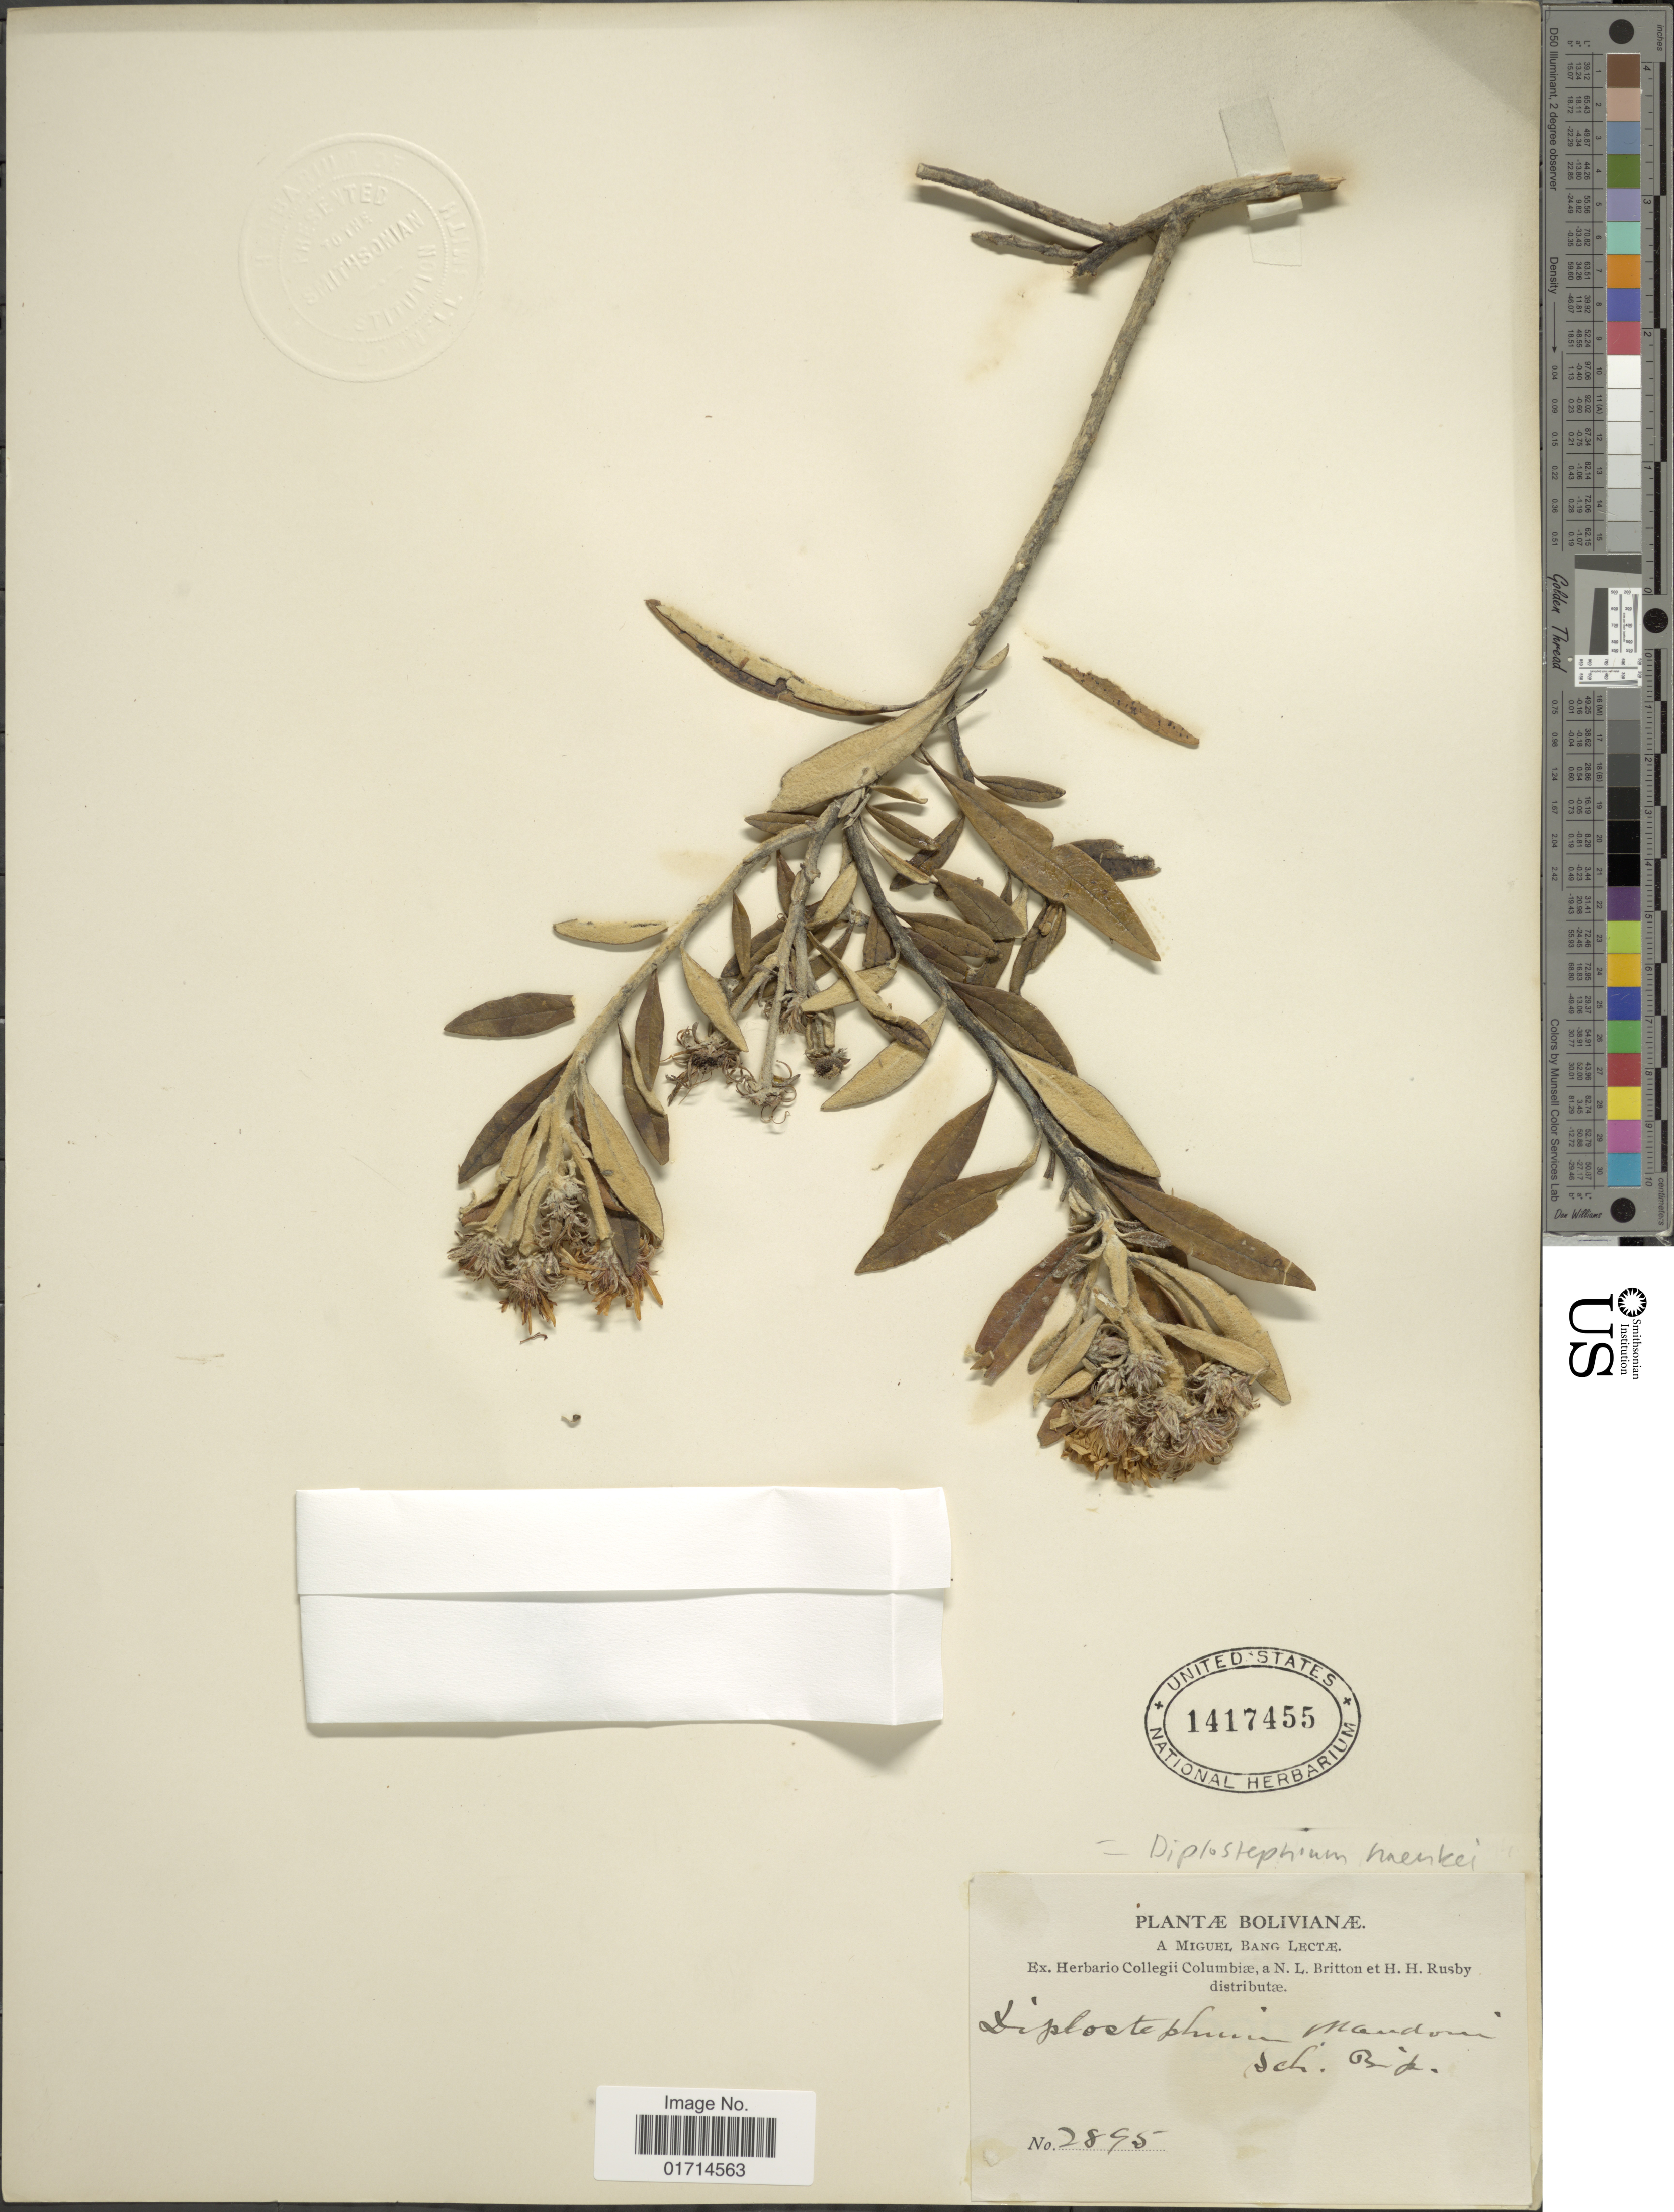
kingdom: Plantae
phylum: Tracheophyta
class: Magnoliopsida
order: Asterales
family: Asteraceae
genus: Diplostephium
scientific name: Diplostephium haenkei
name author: (DC.) Wedd.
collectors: M. Bang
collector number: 2895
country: Bolivia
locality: Bolivianae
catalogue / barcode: US 1417455